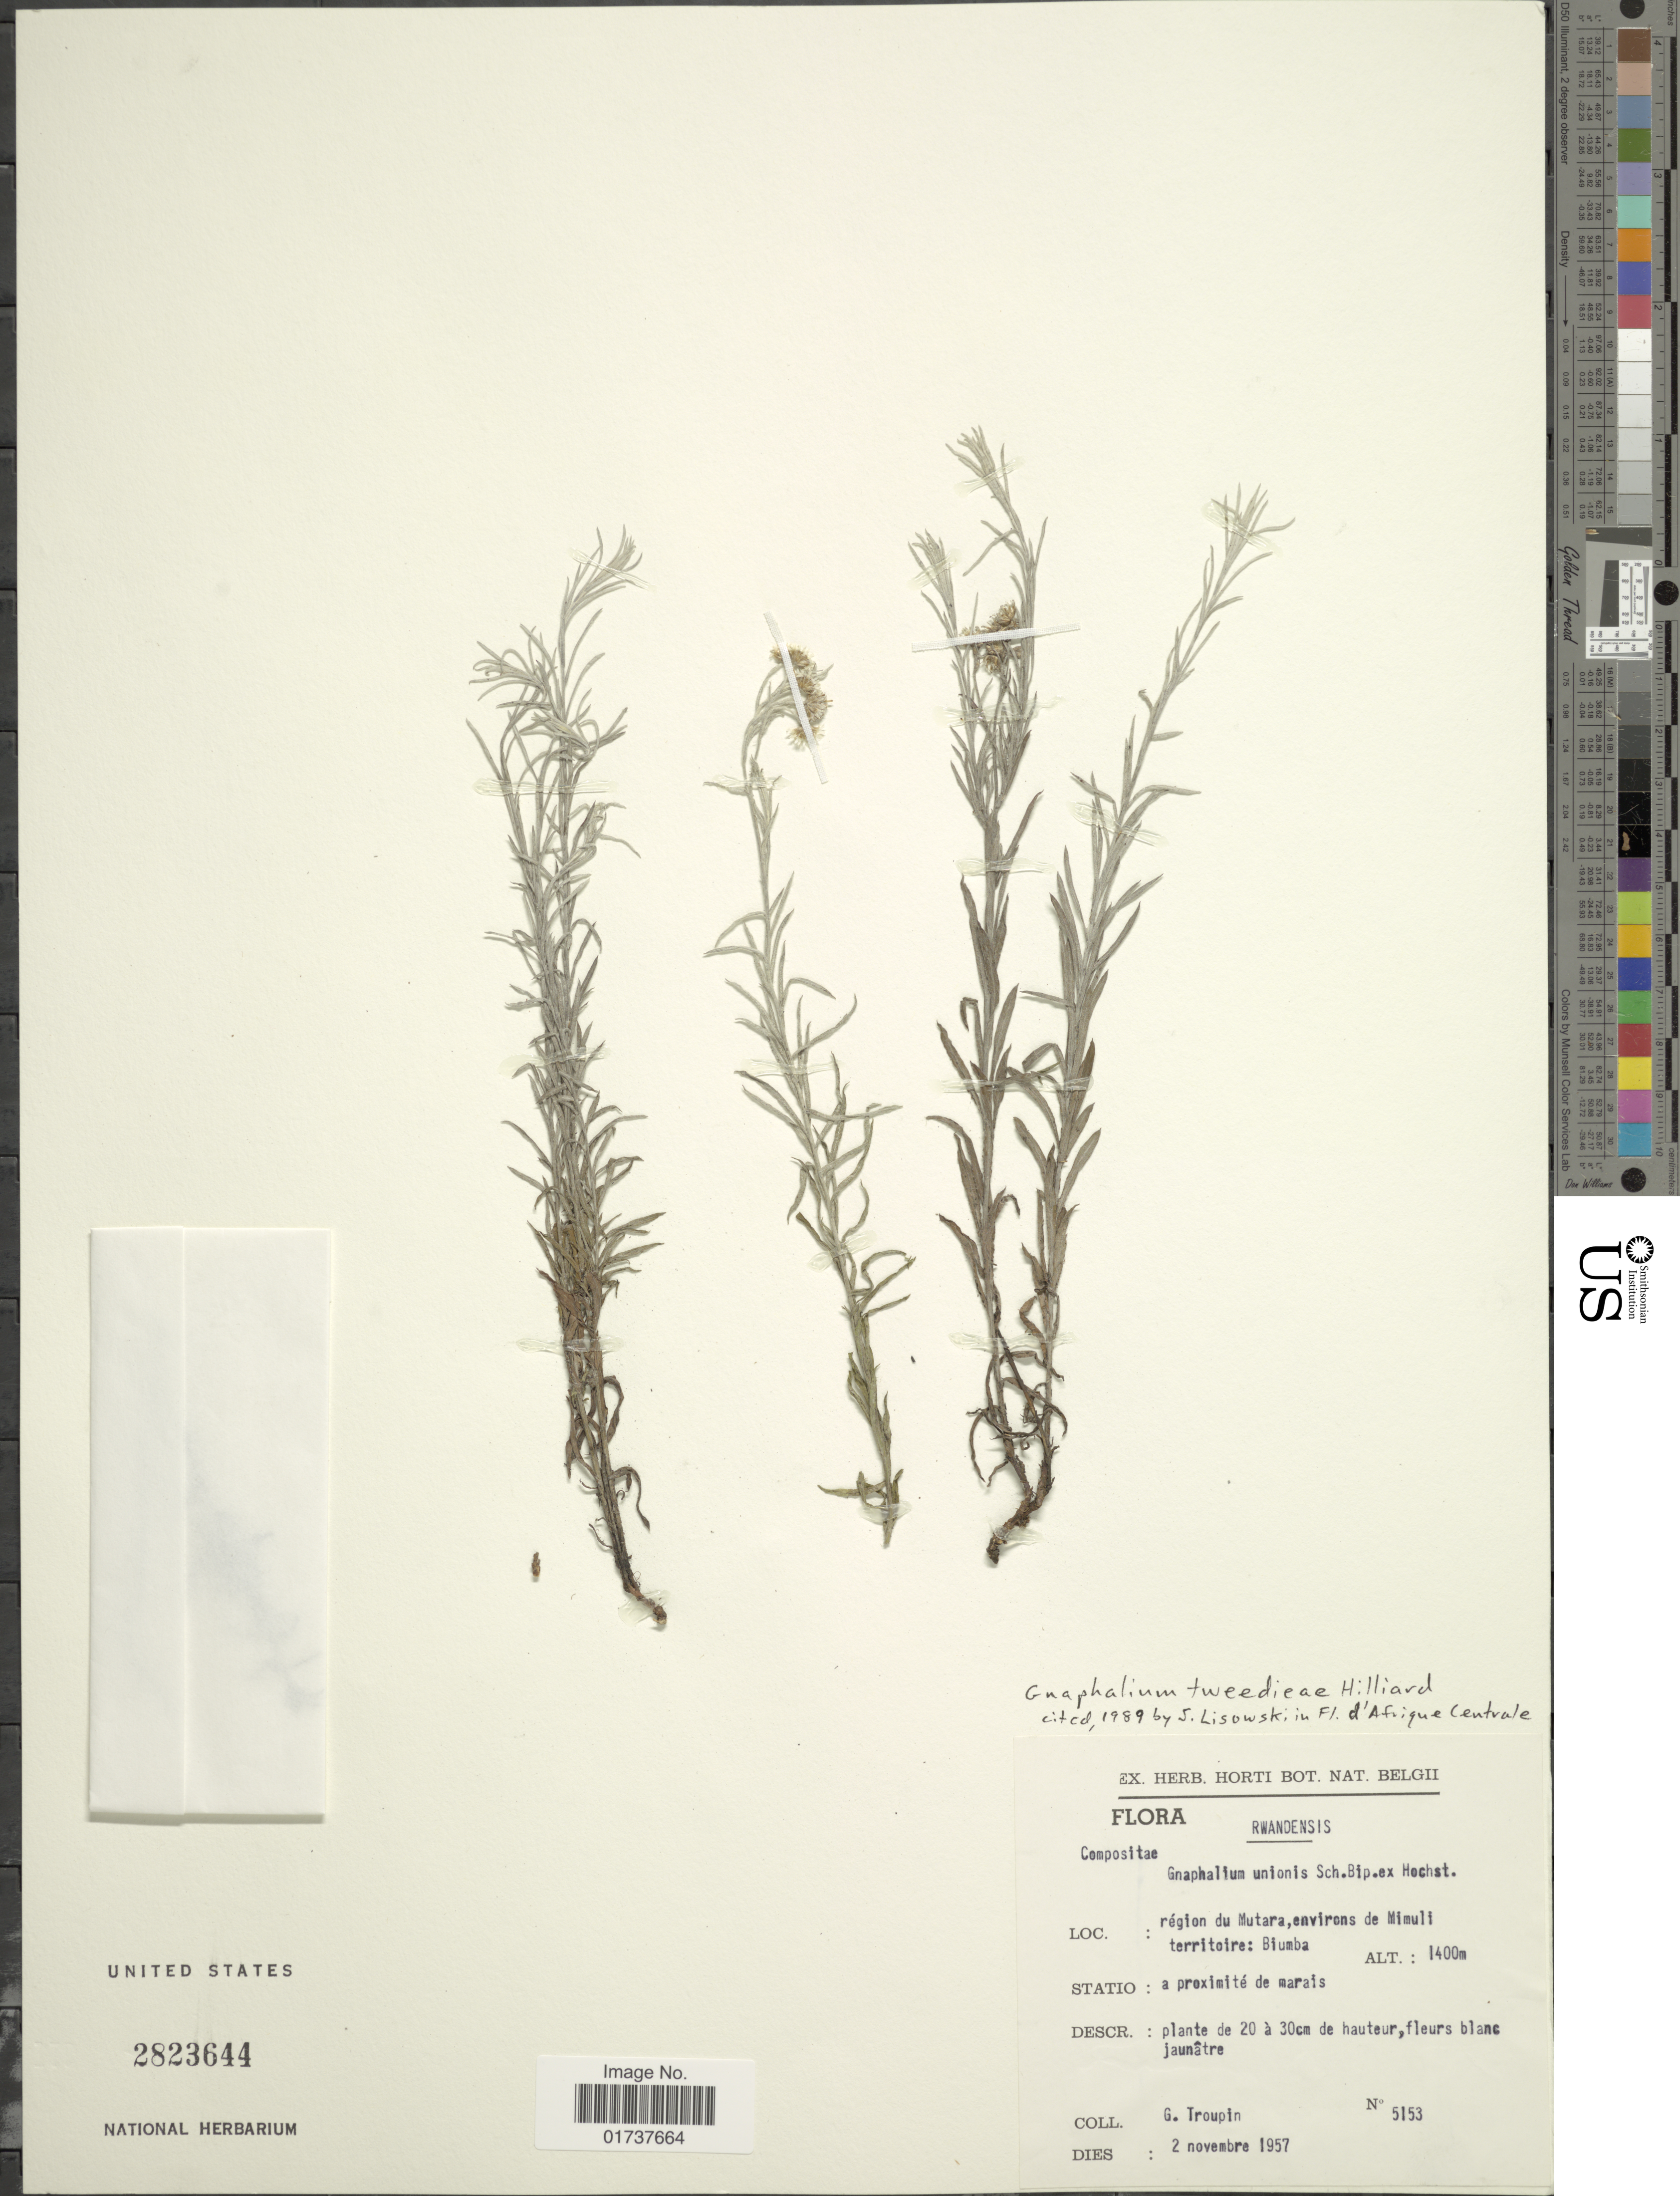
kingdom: Plantae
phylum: Tracheophyta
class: Magnoliopsida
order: Asterales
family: Asteraceae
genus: Gnaphalium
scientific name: Gnaphalium unionis var. tweedieae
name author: (Hilliard) Beentje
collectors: G. Troupin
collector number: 5153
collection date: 1957-11-02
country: Rwanda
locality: Region du Mutara, environs de Mimuli, territiore: Biumba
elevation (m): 1400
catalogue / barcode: US 2823644